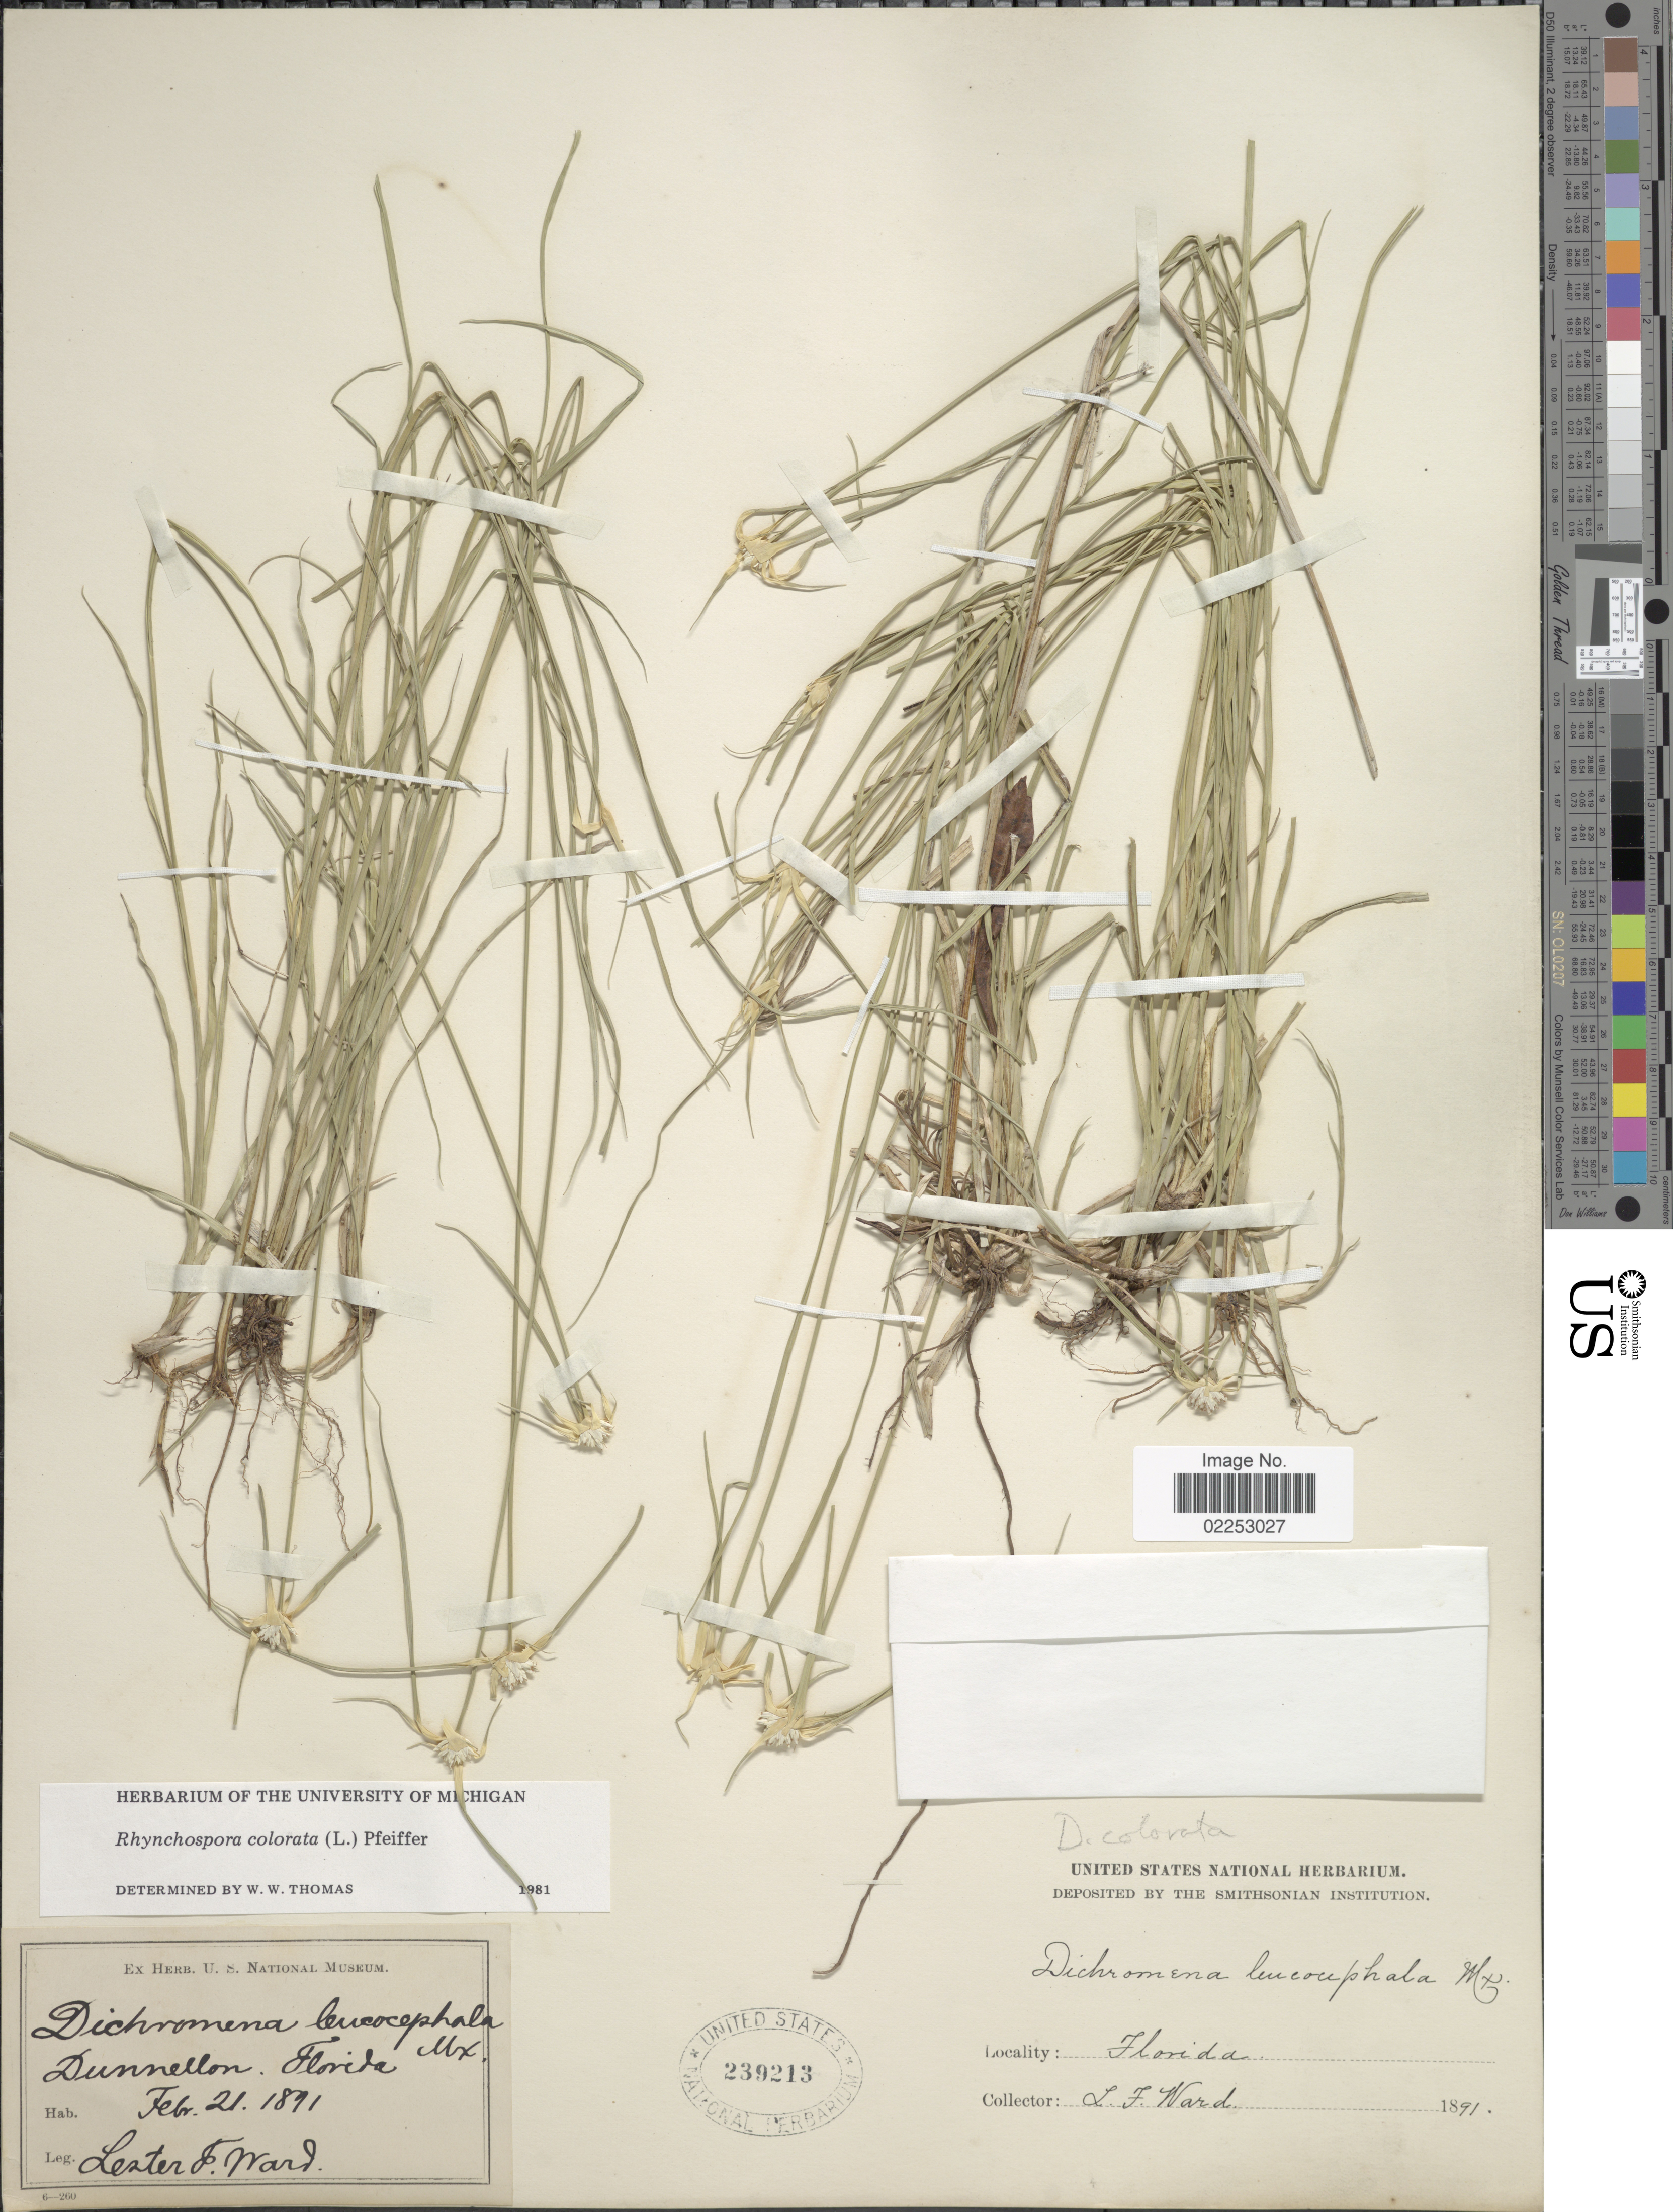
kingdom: Plantae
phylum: Tracheophyta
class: Liliopsida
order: Poales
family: Cyperaceae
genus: Rhynchospora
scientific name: Rhynchospora colorata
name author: (L.) H. Pfeiff.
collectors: L. F. Ward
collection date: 1891-02-21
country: United States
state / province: Florida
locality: Dunnellon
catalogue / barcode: US 239213